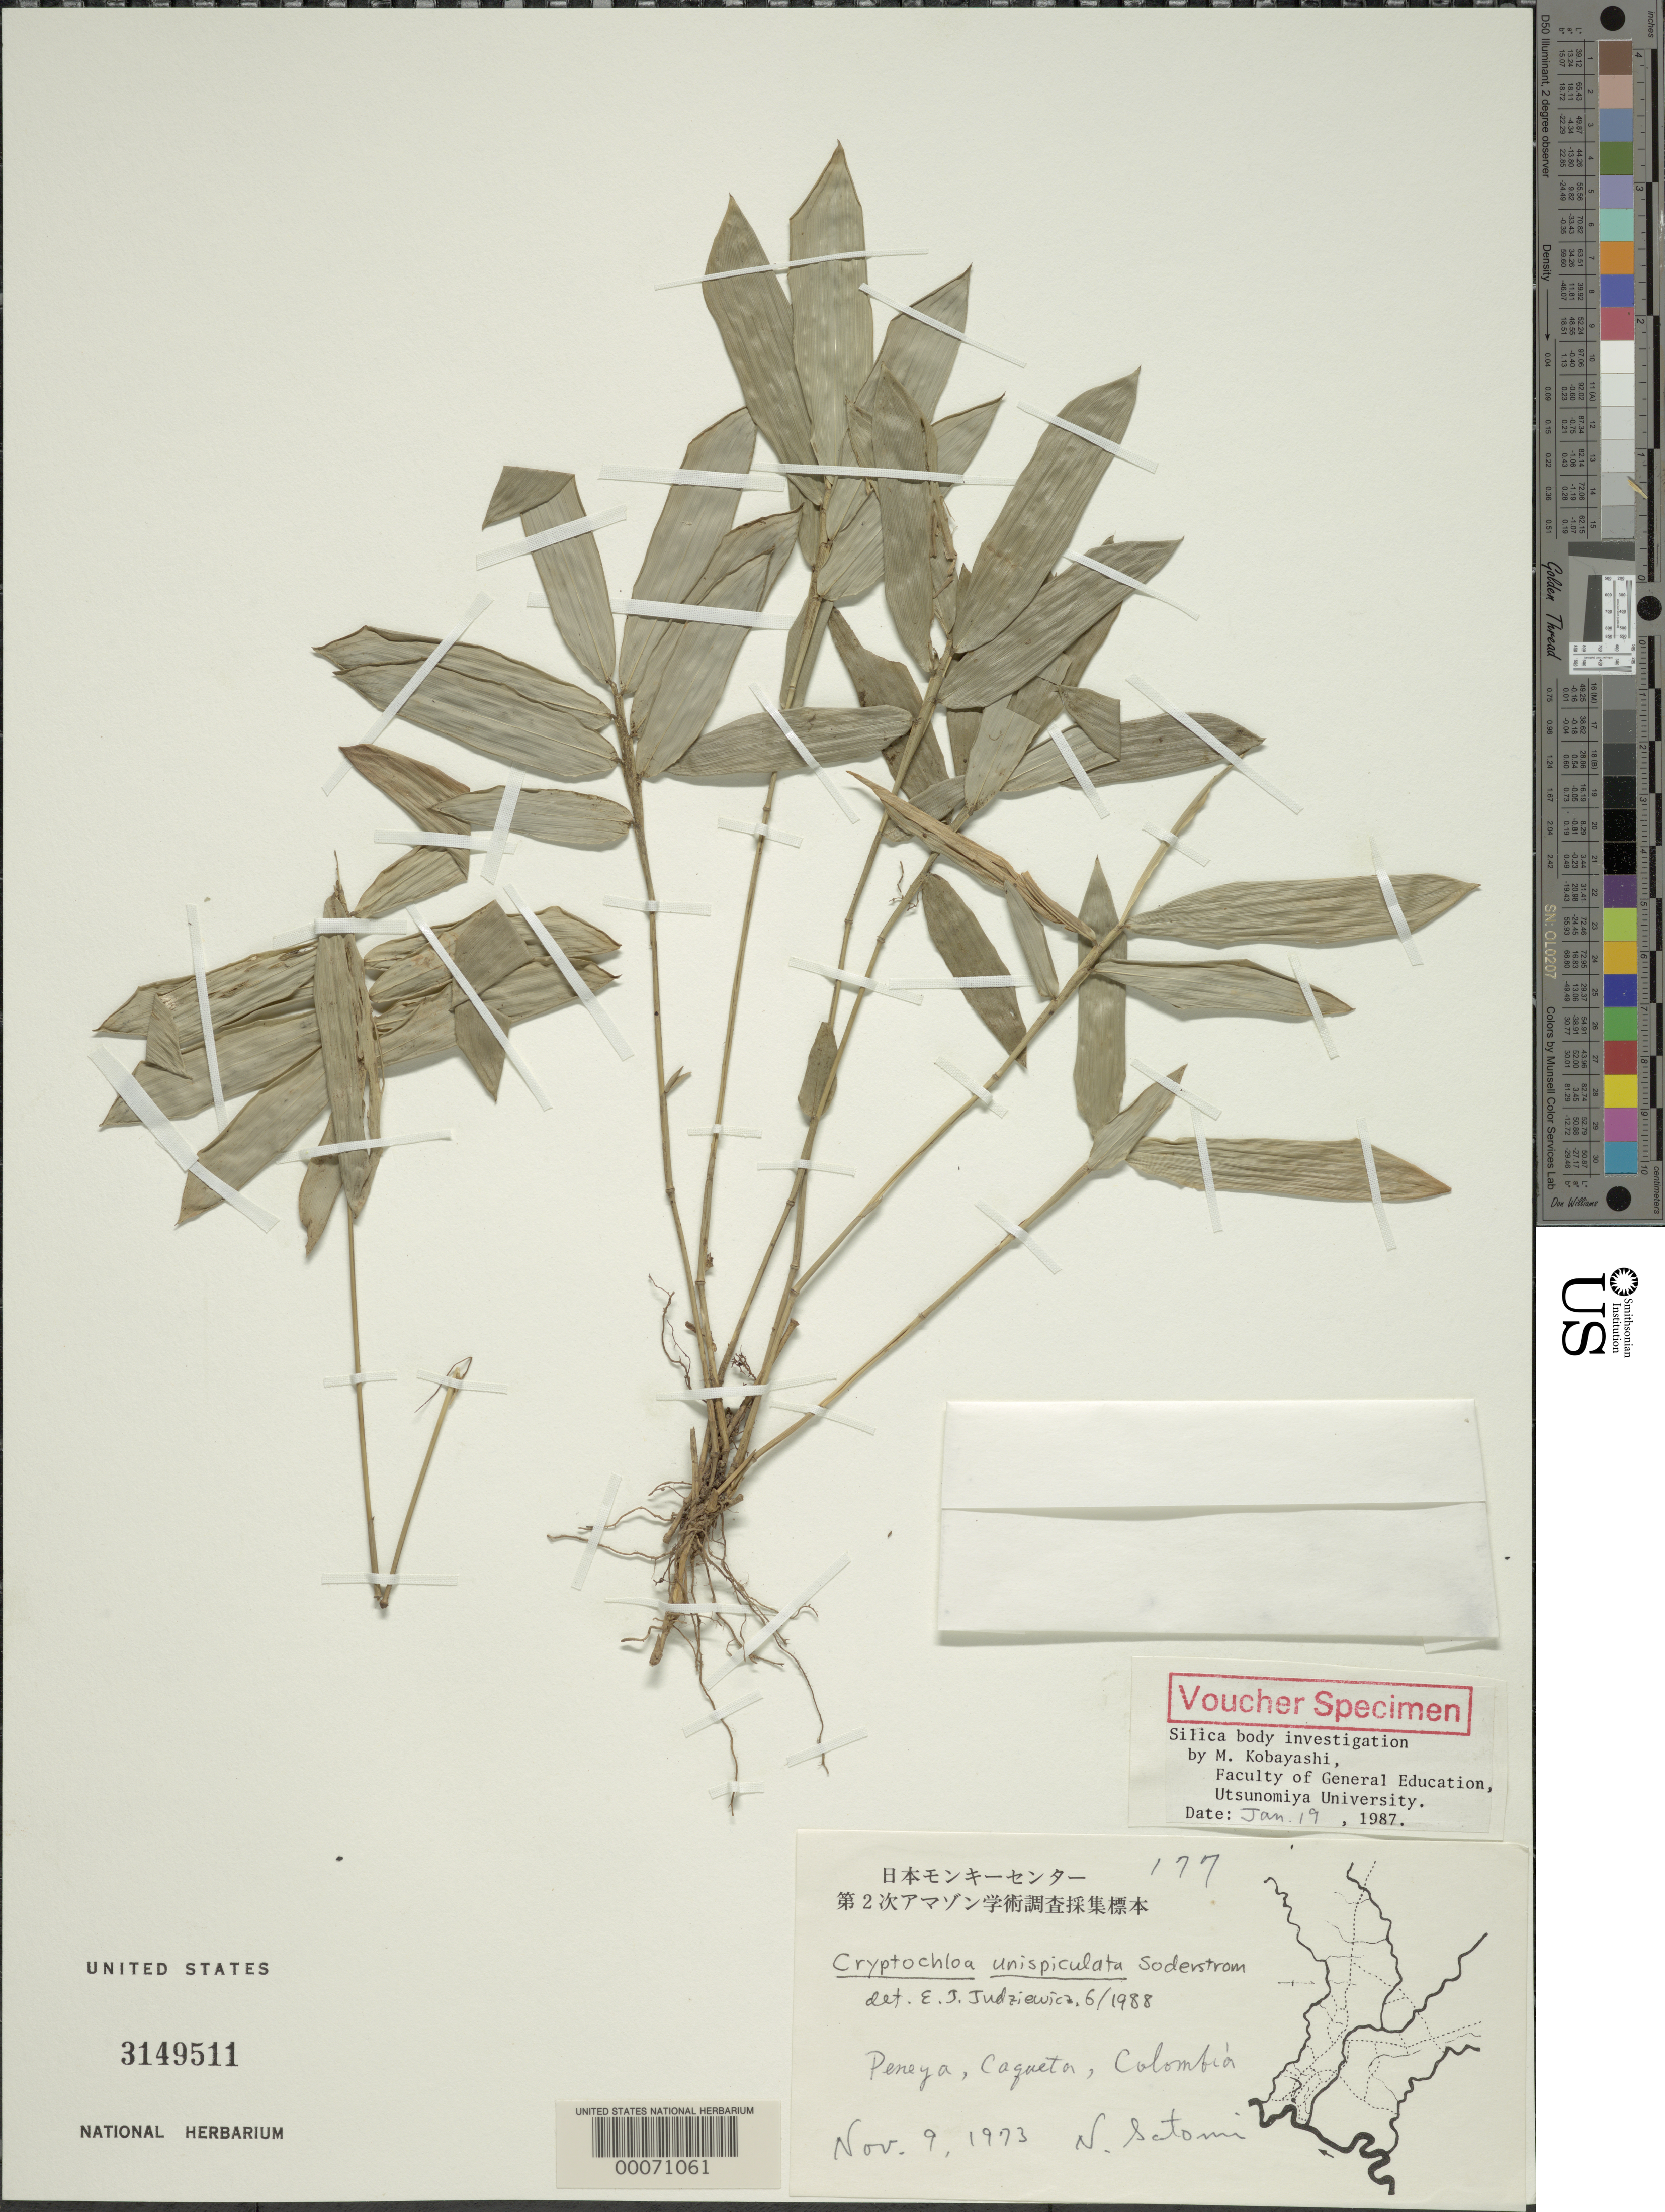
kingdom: Plantae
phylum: Tracheophyta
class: Liliopsida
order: Poales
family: Poaceae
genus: Cryptochloa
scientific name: Cryptochloa unispiculata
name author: Soderstr.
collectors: N. Satomi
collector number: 177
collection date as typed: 09 Nov 1973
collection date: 1973-11-09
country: Colombia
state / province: Caquetá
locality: Peneya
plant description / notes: Voucher specimen for silica body investigation by M. Kobayashi, Jan 19, 1987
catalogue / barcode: US 3149511